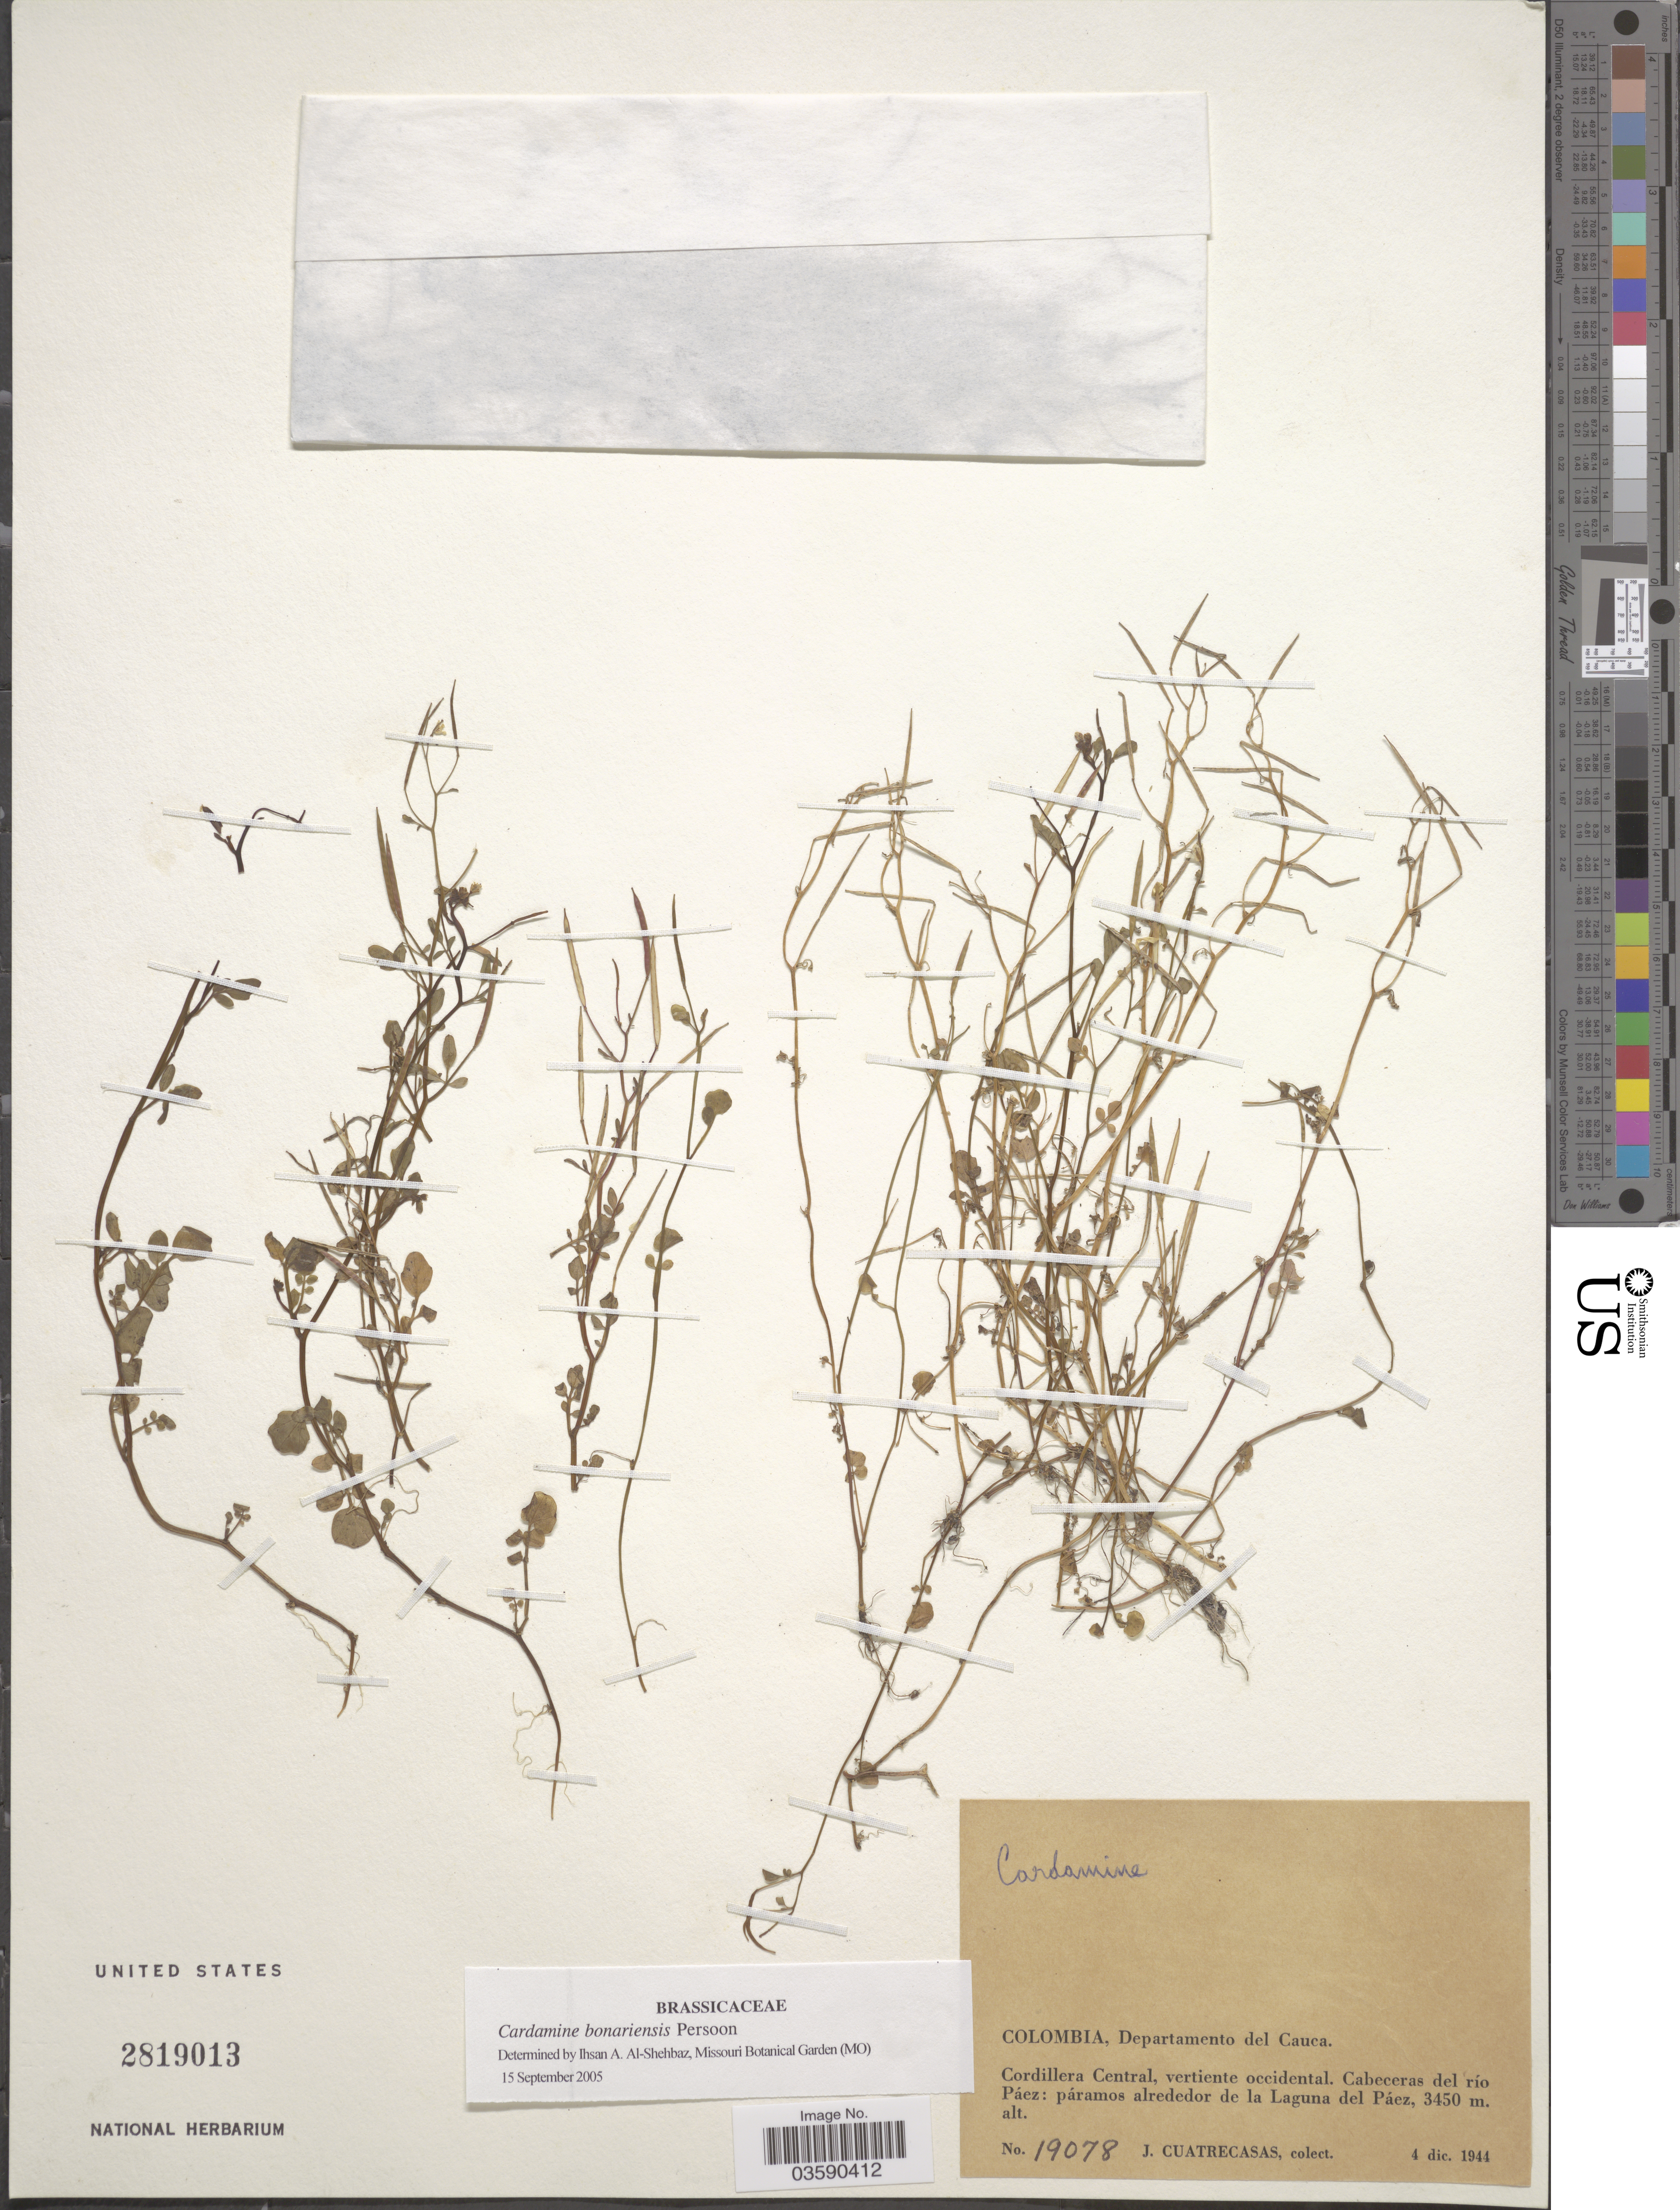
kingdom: Plantae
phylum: Tracheophyta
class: Magnoliopsida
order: Brassicales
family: Brassicaceae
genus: Cardamine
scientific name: Cardamine bonariensis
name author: Pers.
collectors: J. Cuatrecasas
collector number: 19078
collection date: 1944-12-04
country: Colombia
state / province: Cauca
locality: Departamento del Cauca. Cordillera Central, vertiente occidental. Cabeceras del río Páez: páramos alrededor de la Laguna del Páez.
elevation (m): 3450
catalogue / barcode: US 2819013